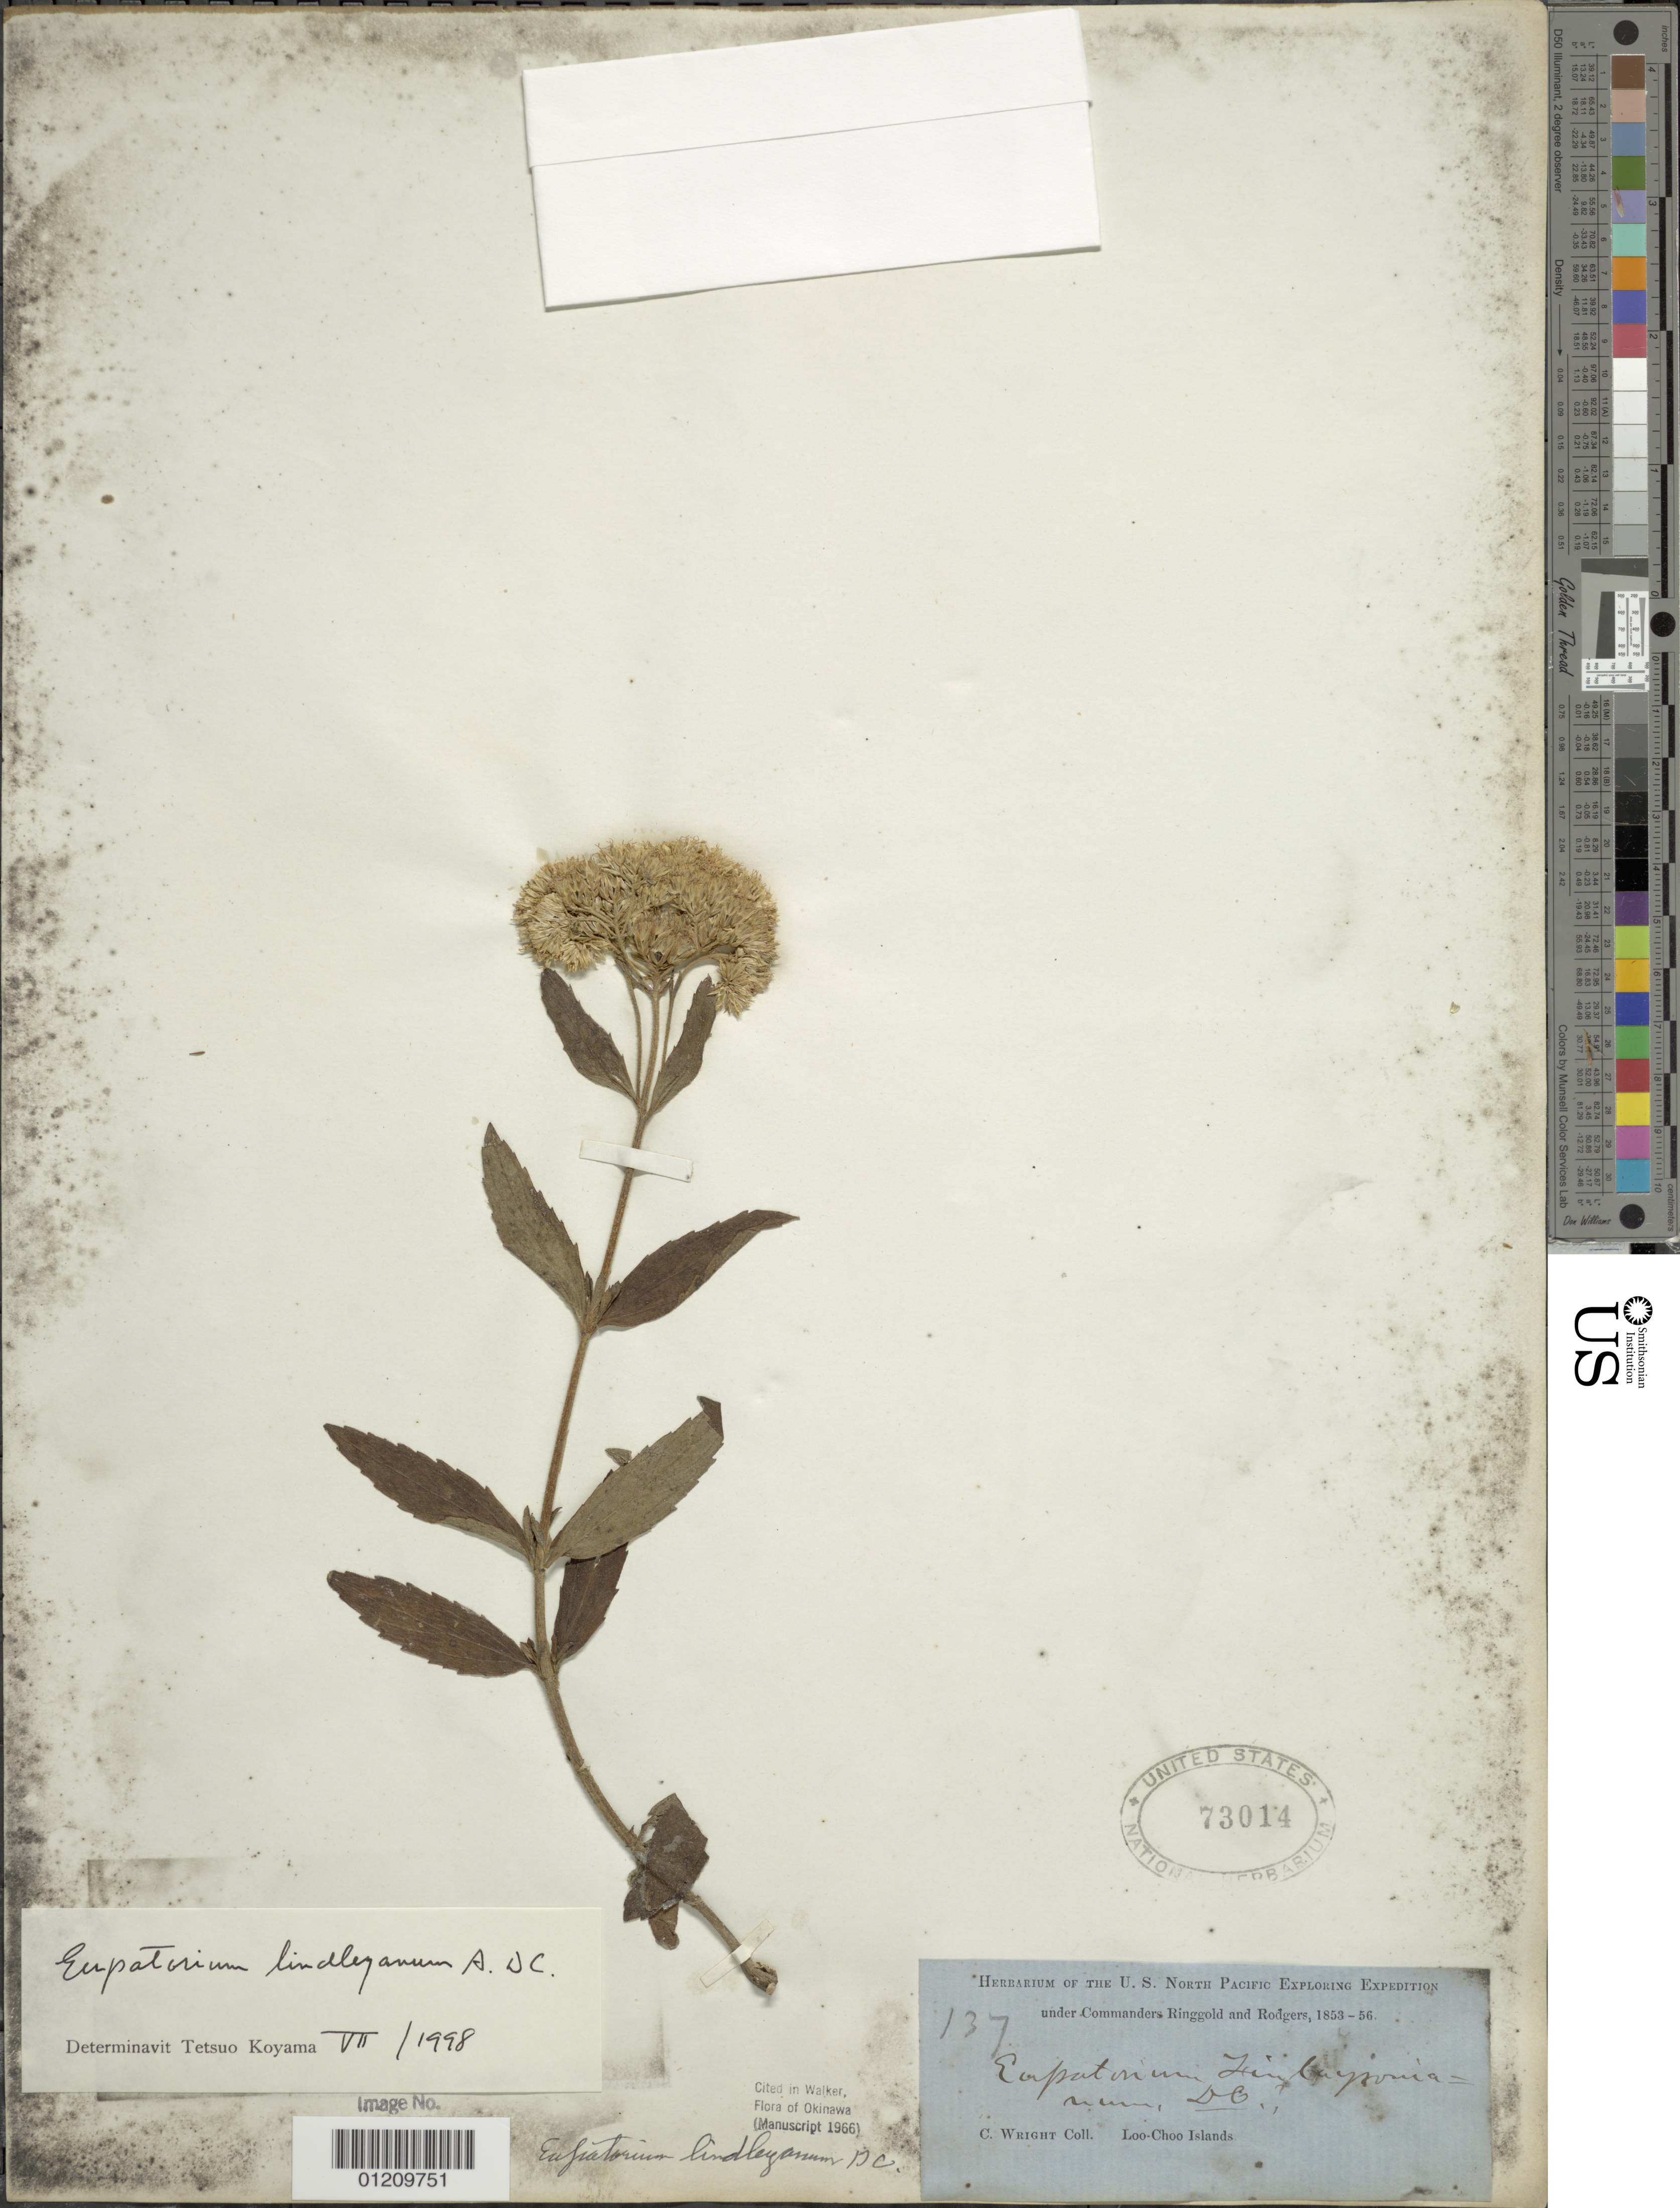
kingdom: Plantae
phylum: Tracheophyta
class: Magnoliopsida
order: Asterales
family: Asteraceae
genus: Eupatorium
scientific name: Eupatorium lindleyanum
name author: DC.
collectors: C. Wright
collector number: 137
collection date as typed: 1853 to -- --- 1856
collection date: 1853/1856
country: Japan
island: Ryukyu Islands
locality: Loo Choo Islands.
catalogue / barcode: US 73014